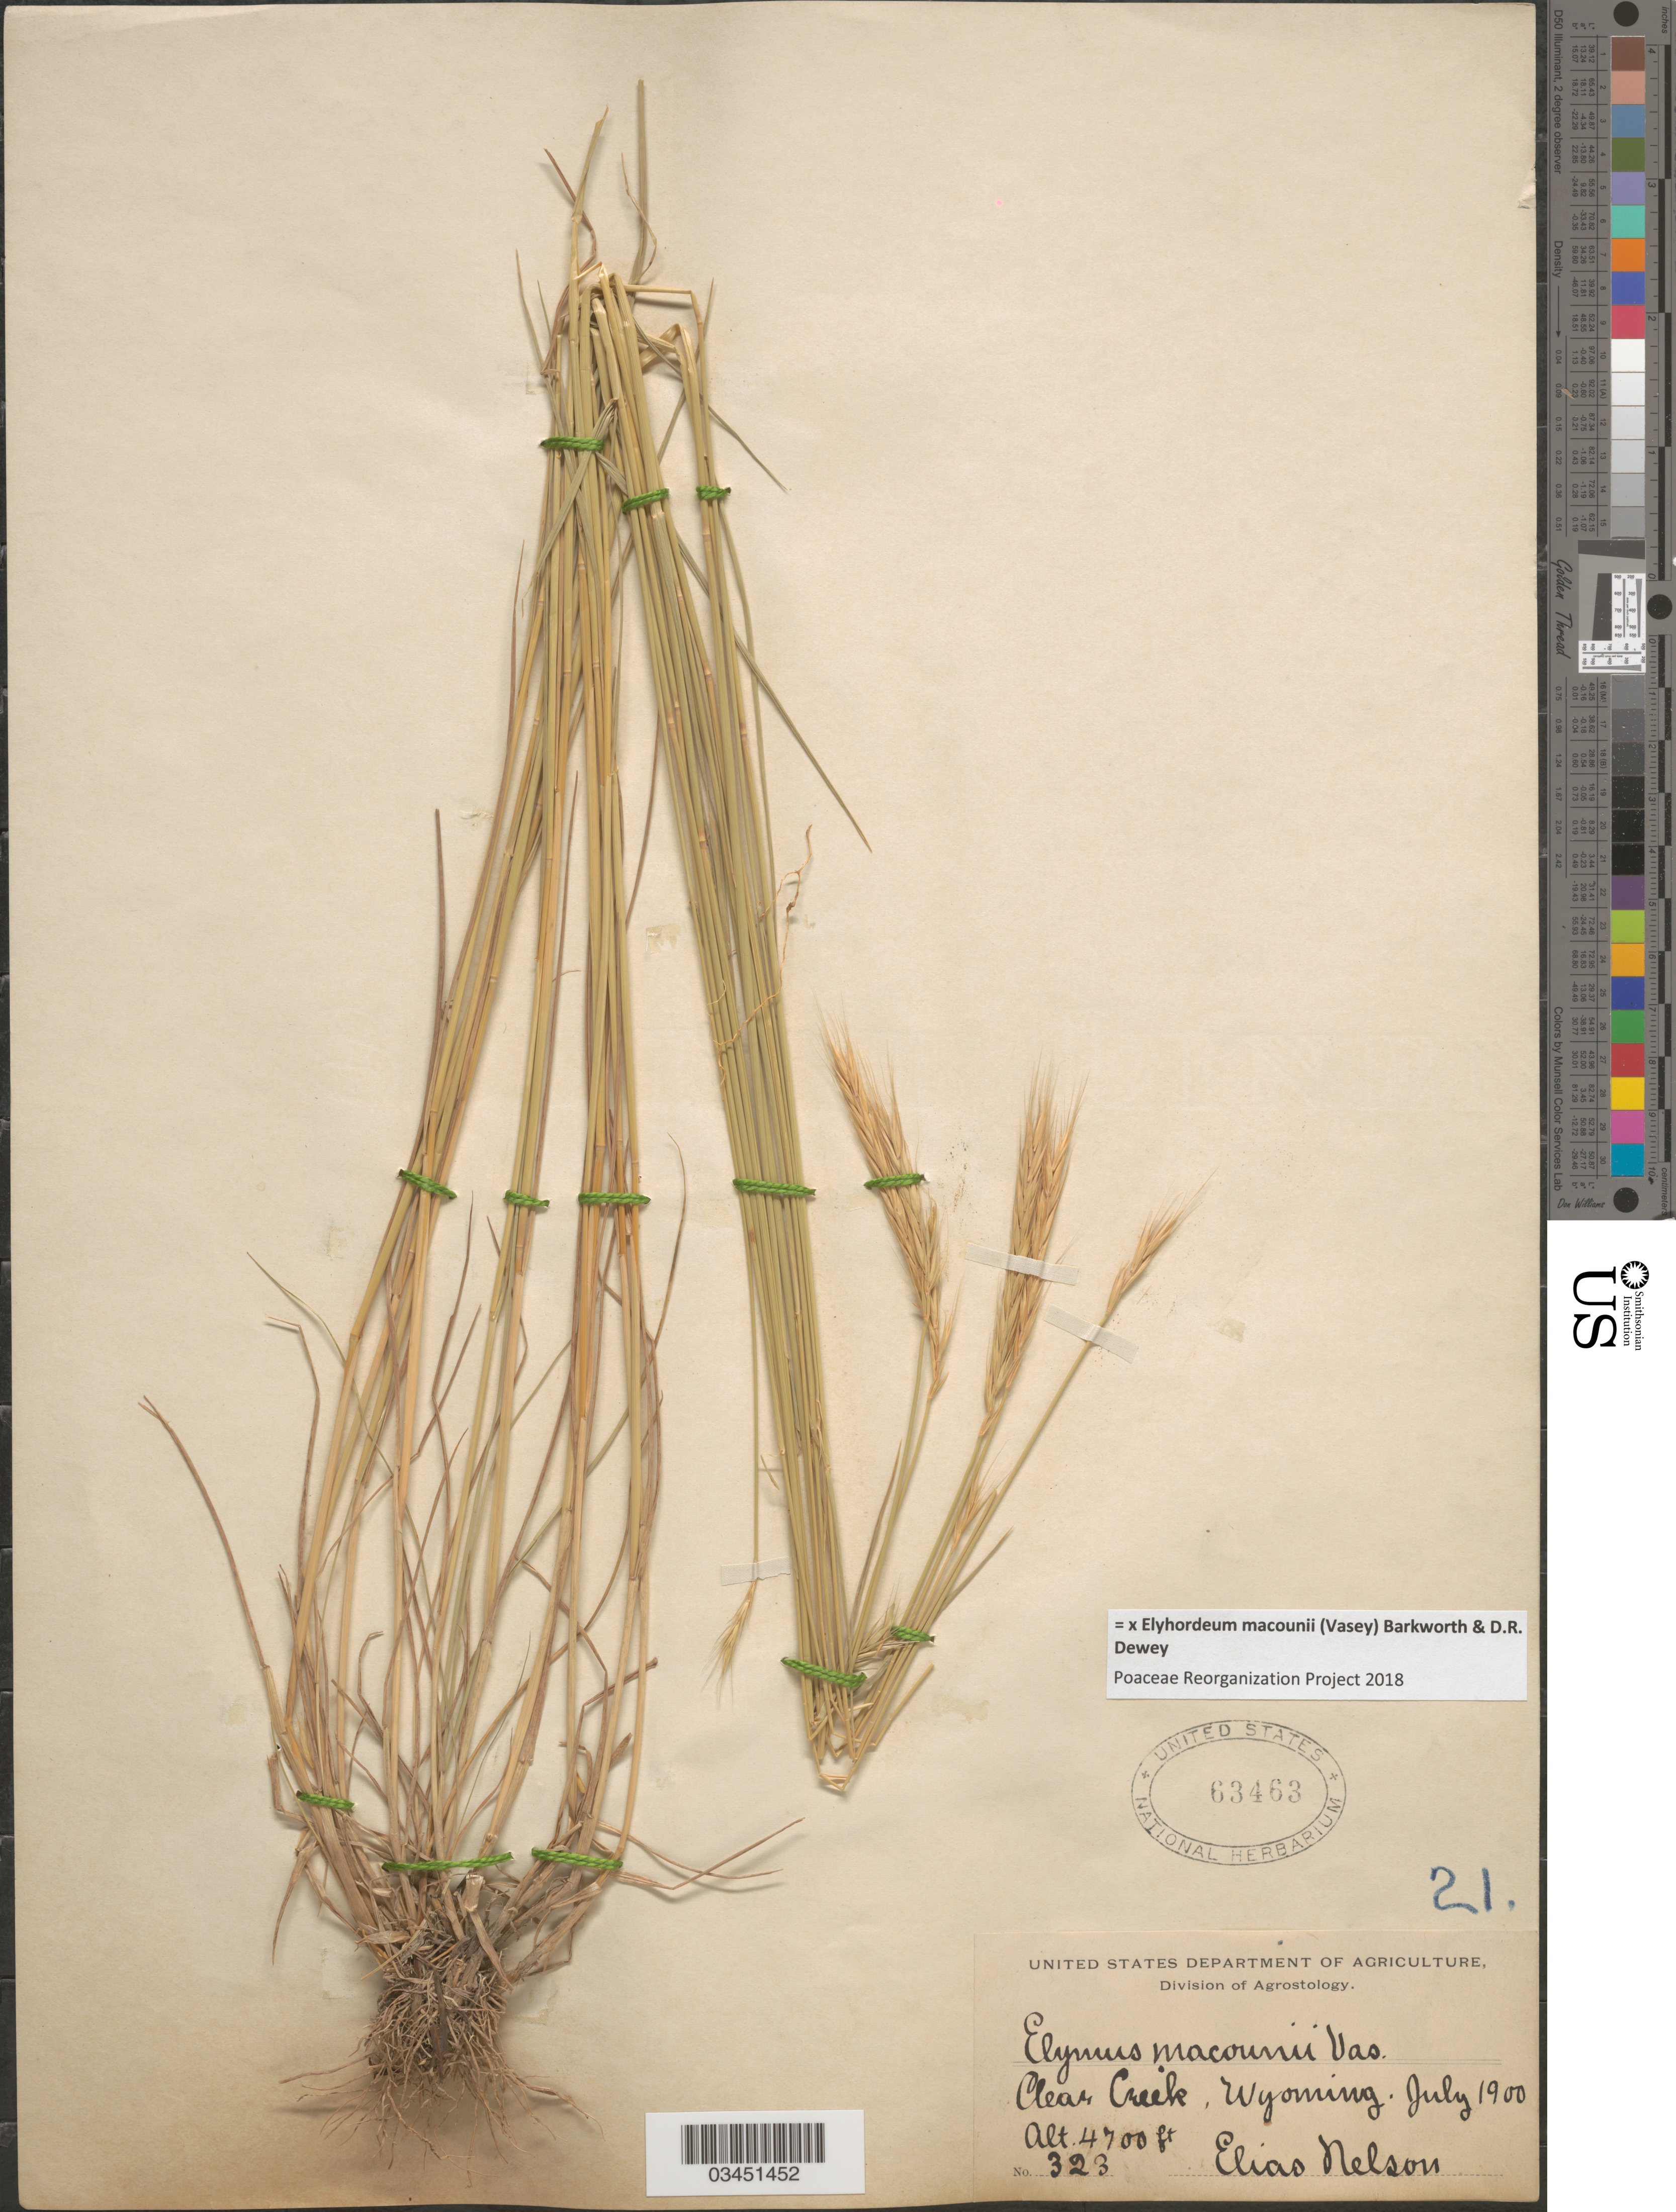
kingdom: Plantae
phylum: Tracheophyta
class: Liliopsida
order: Poales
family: Poaceae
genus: Elyhordeum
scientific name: x Elyhordeum macounii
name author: (Vasey) Barkworth & Dewey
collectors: E. Nelson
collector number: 323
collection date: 1900-07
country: United States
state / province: Wyoming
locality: Clear Creek.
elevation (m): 1433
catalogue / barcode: US 63463